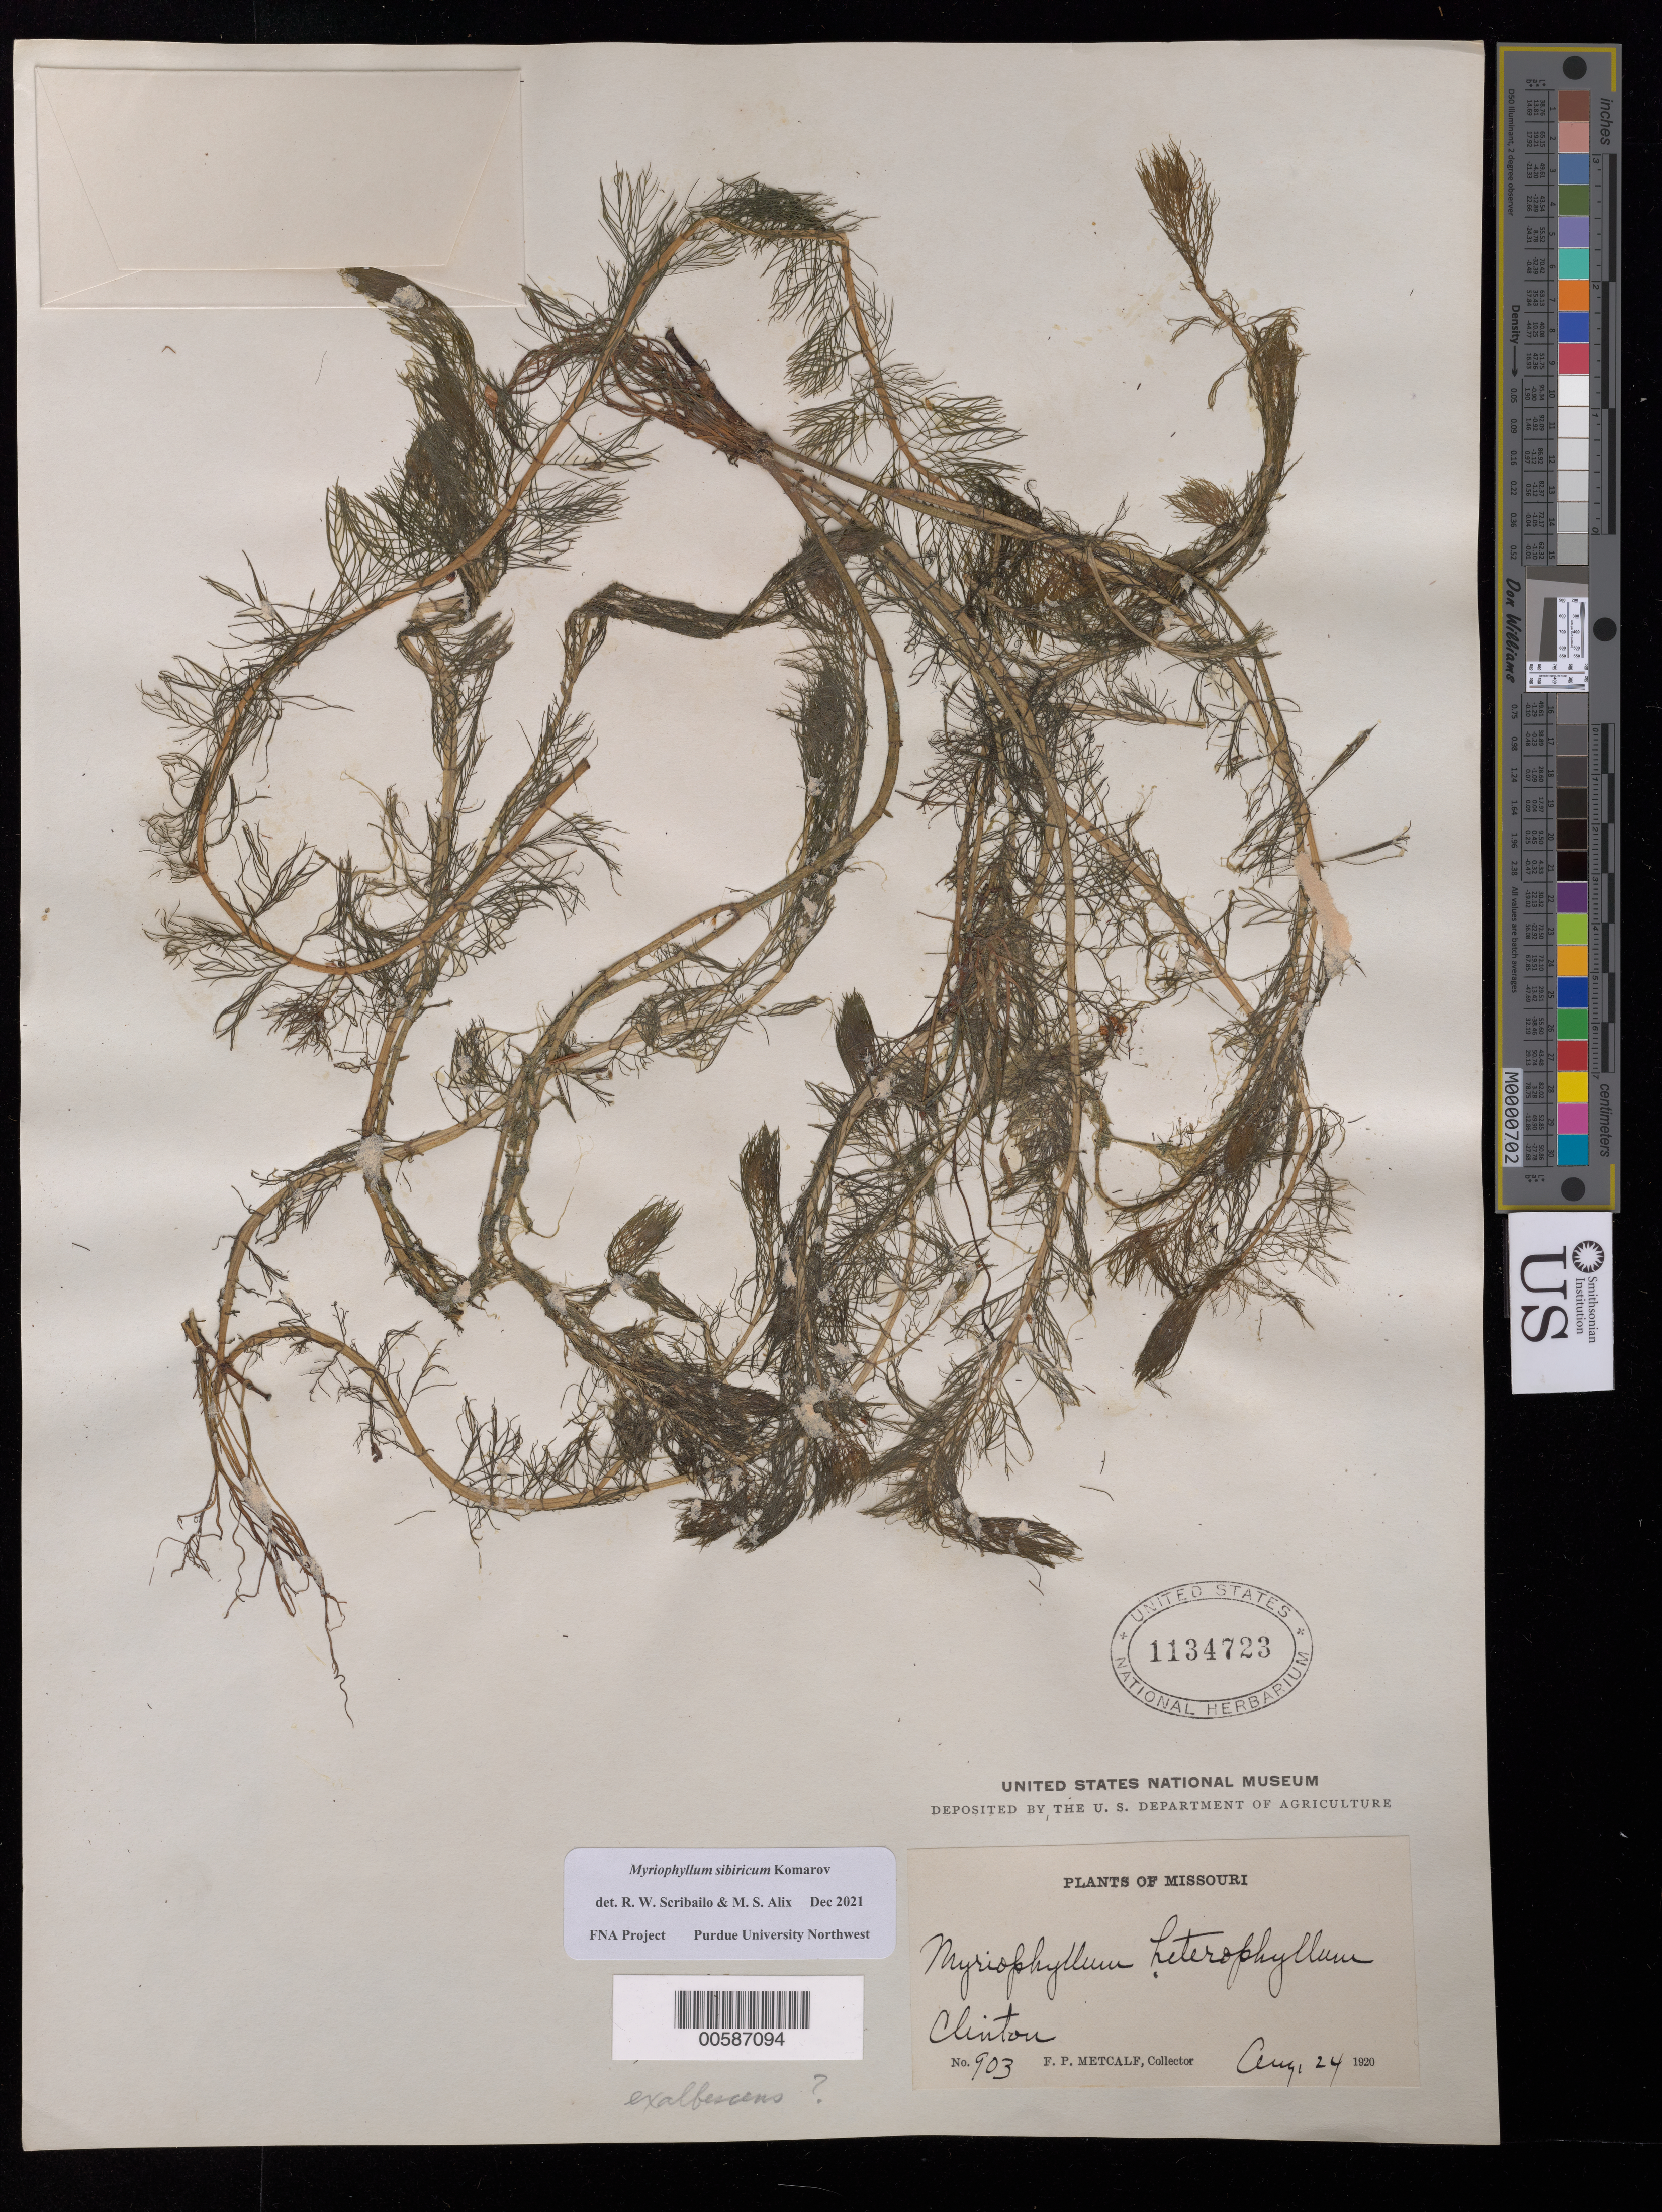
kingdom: Plantae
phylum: Tracheophyta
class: Magnoliopsida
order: Saxifragales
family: Haloragaceae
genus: Myriophyllum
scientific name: Myriophyllum sibiricum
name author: Kom.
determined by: Scribailo, R. W.; Alix, M. S.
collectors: F. P. Metcalf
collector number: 903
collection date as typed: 24 Aug 1920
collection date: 1920-08-24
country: United States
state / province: Missouri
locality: Clinton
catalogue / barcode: US 1134723